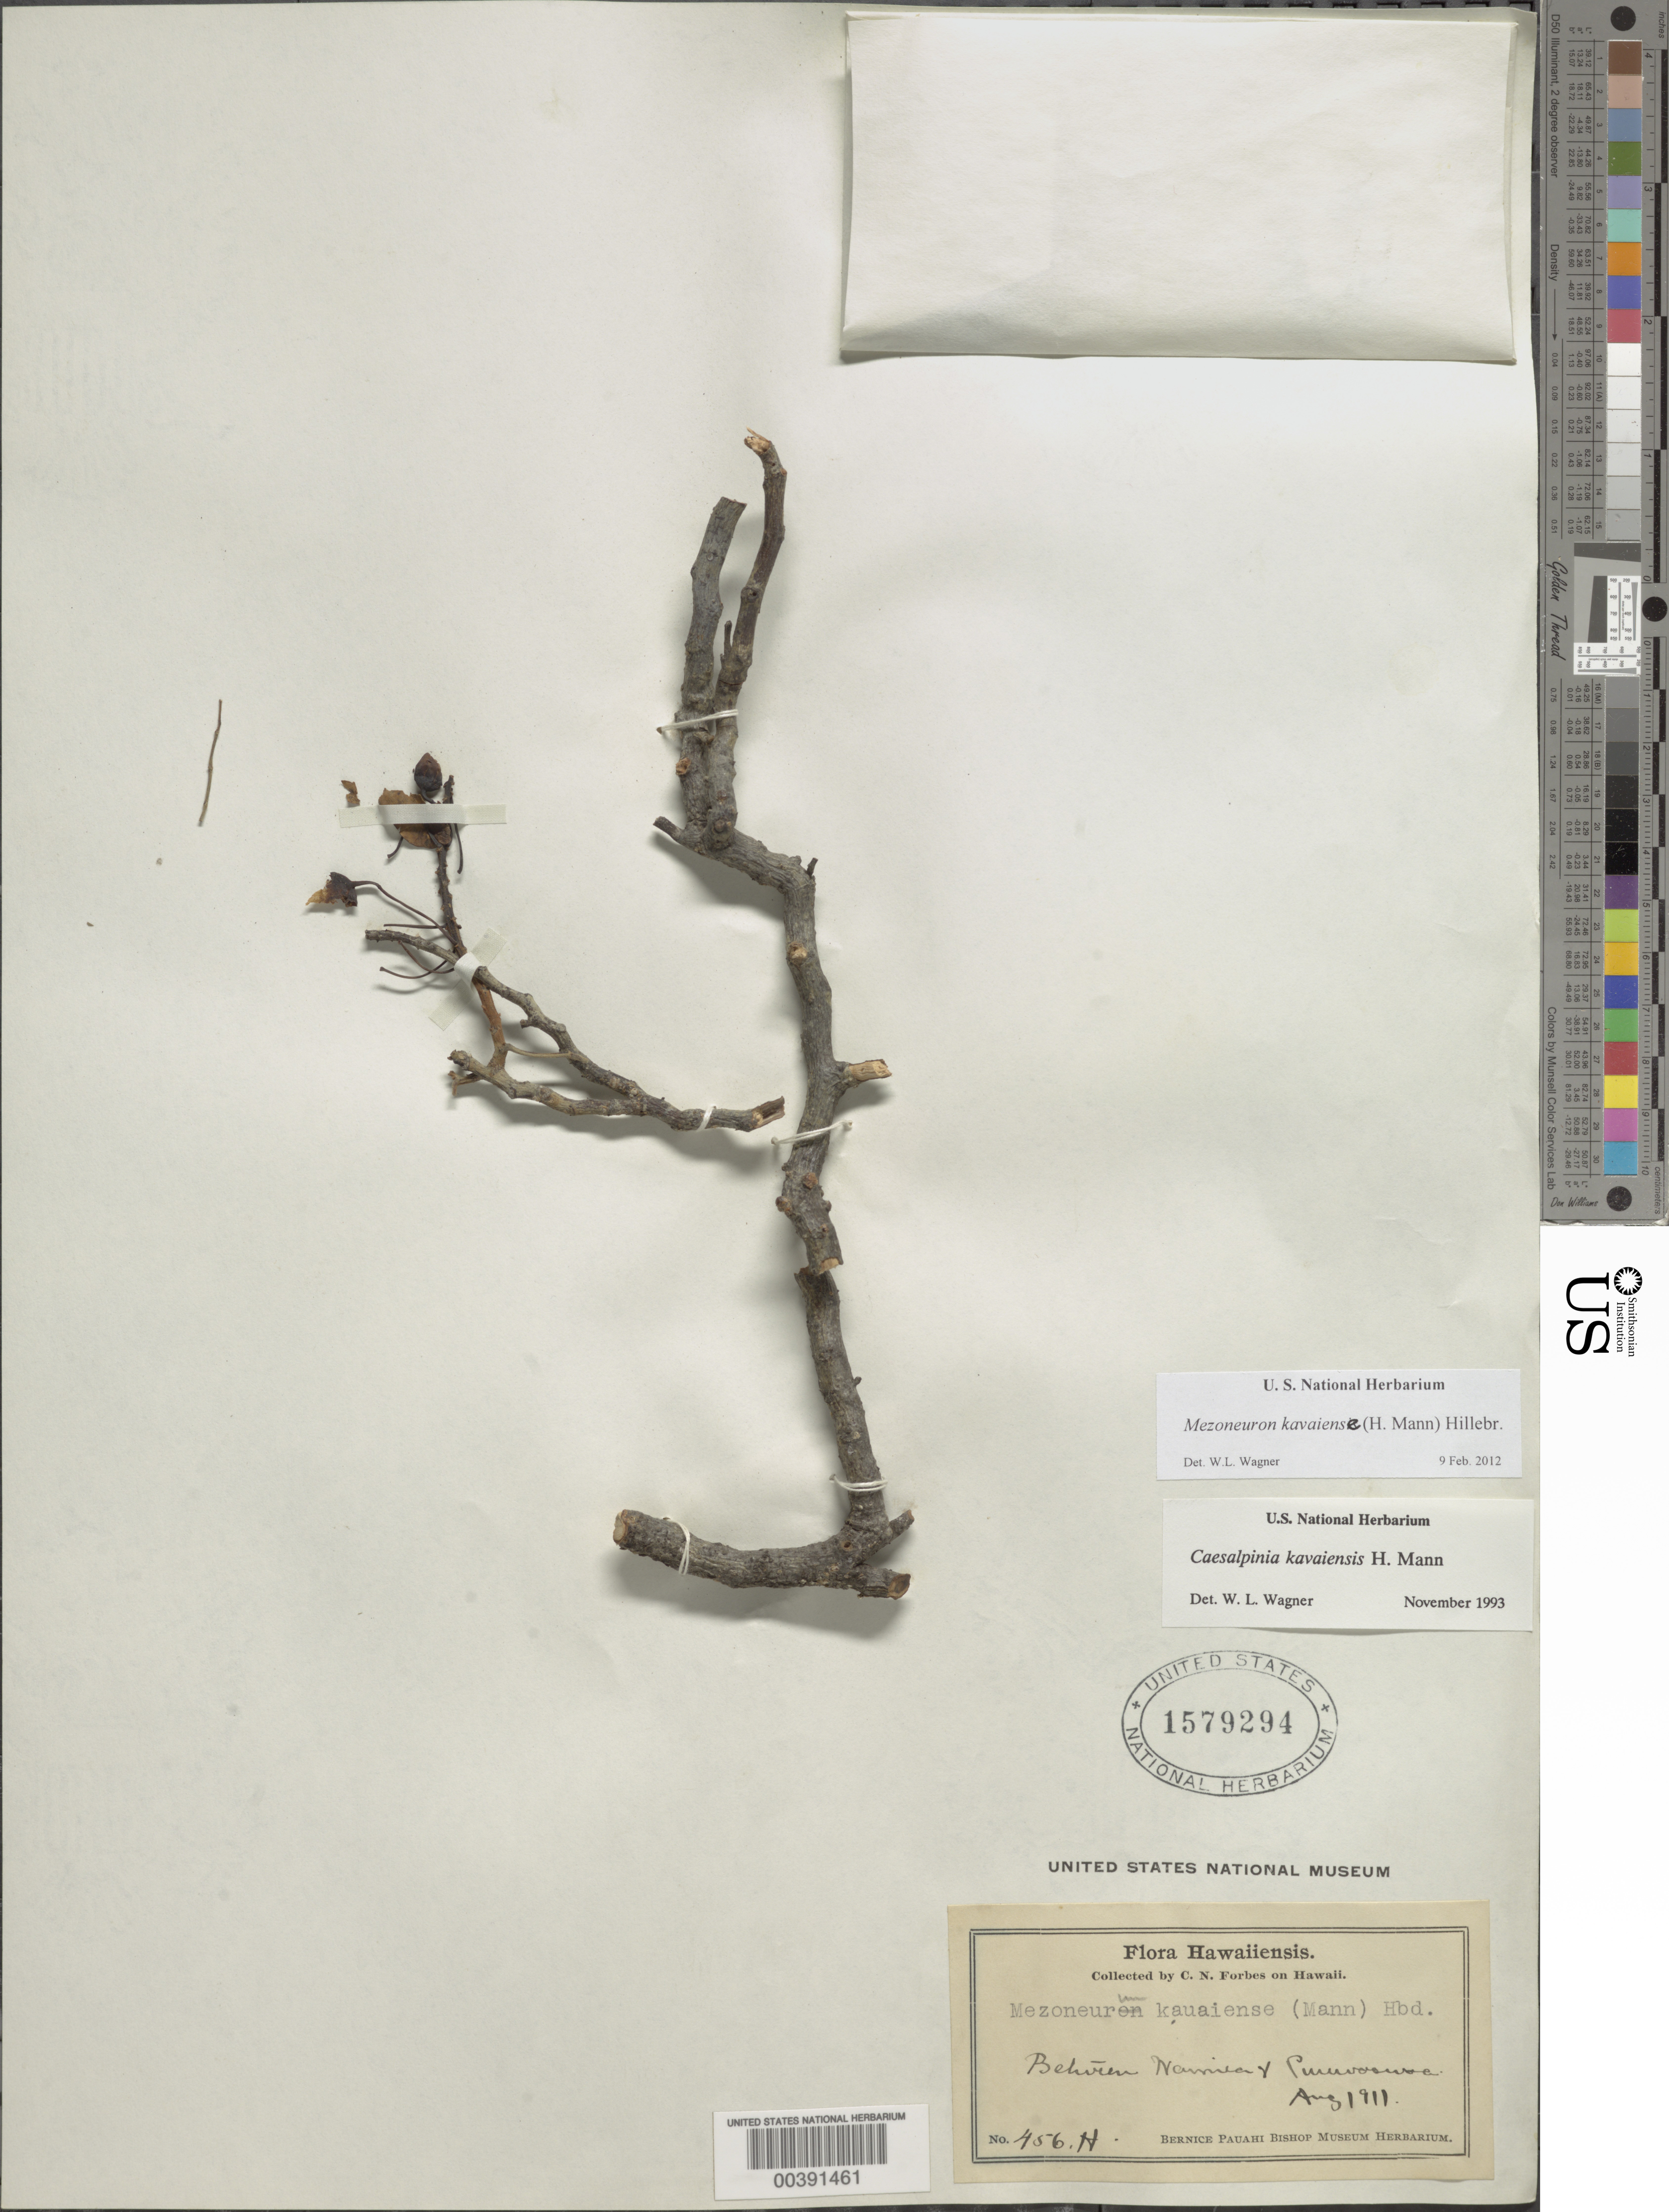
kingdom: Plantae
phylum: Tracheophyta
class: Magnoliopsida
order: Fabales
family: Fabaceae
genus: Mezoneuron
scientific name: Mezoneuron kavaiense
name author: (H. Mann) Hillebr.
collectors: C. N. Forbes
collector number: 456 H.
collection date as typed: Aug 1911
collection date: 1911-08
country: United States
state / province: Hawaii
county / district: Hawaii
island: Hawaii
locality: Between waimea and puuwaawaa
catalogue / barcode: US 1579294